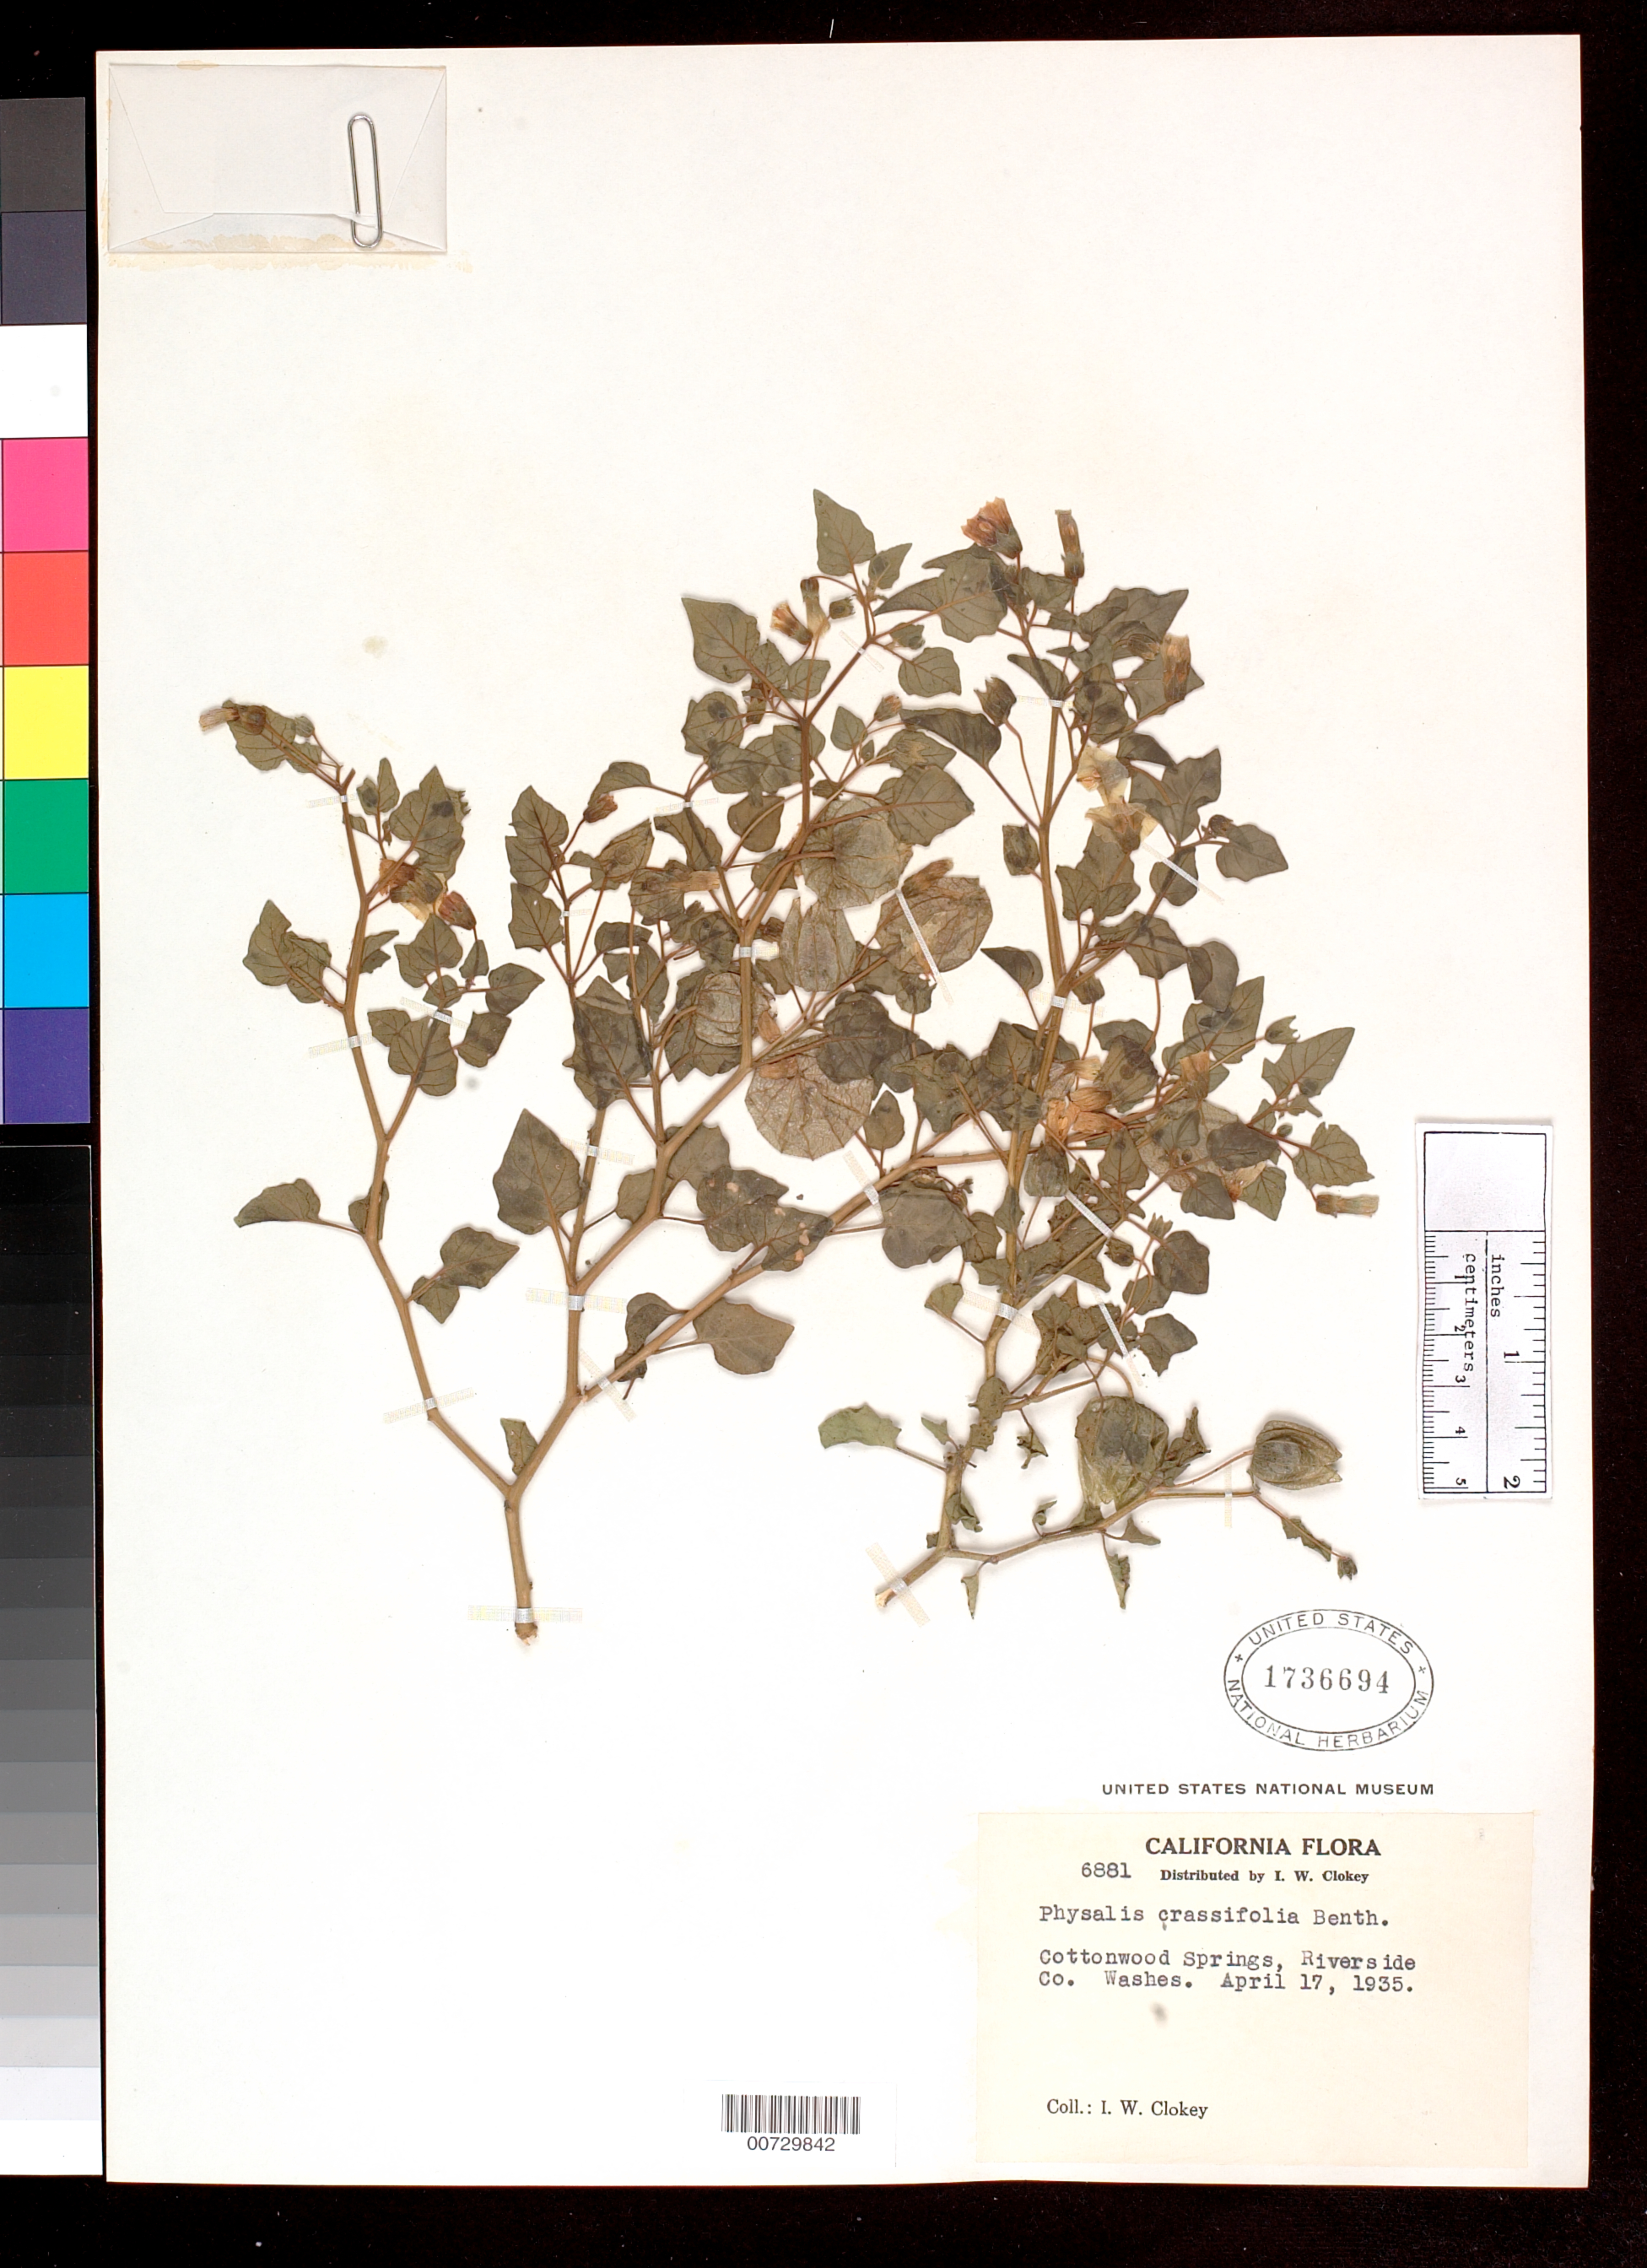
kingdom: Plantae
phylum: Tracheophyta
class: Magnoliopsida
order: Solanales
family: Solanaceae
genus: Physalis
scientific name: Physalis crassifolia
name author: Benth.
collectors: I. W. Clokey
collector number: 6881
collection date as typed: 17 Apr 1935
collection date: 1935-04-17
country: United States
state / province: California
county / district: Riverside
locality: Cottonwood Springs.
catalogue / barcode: US 1736694